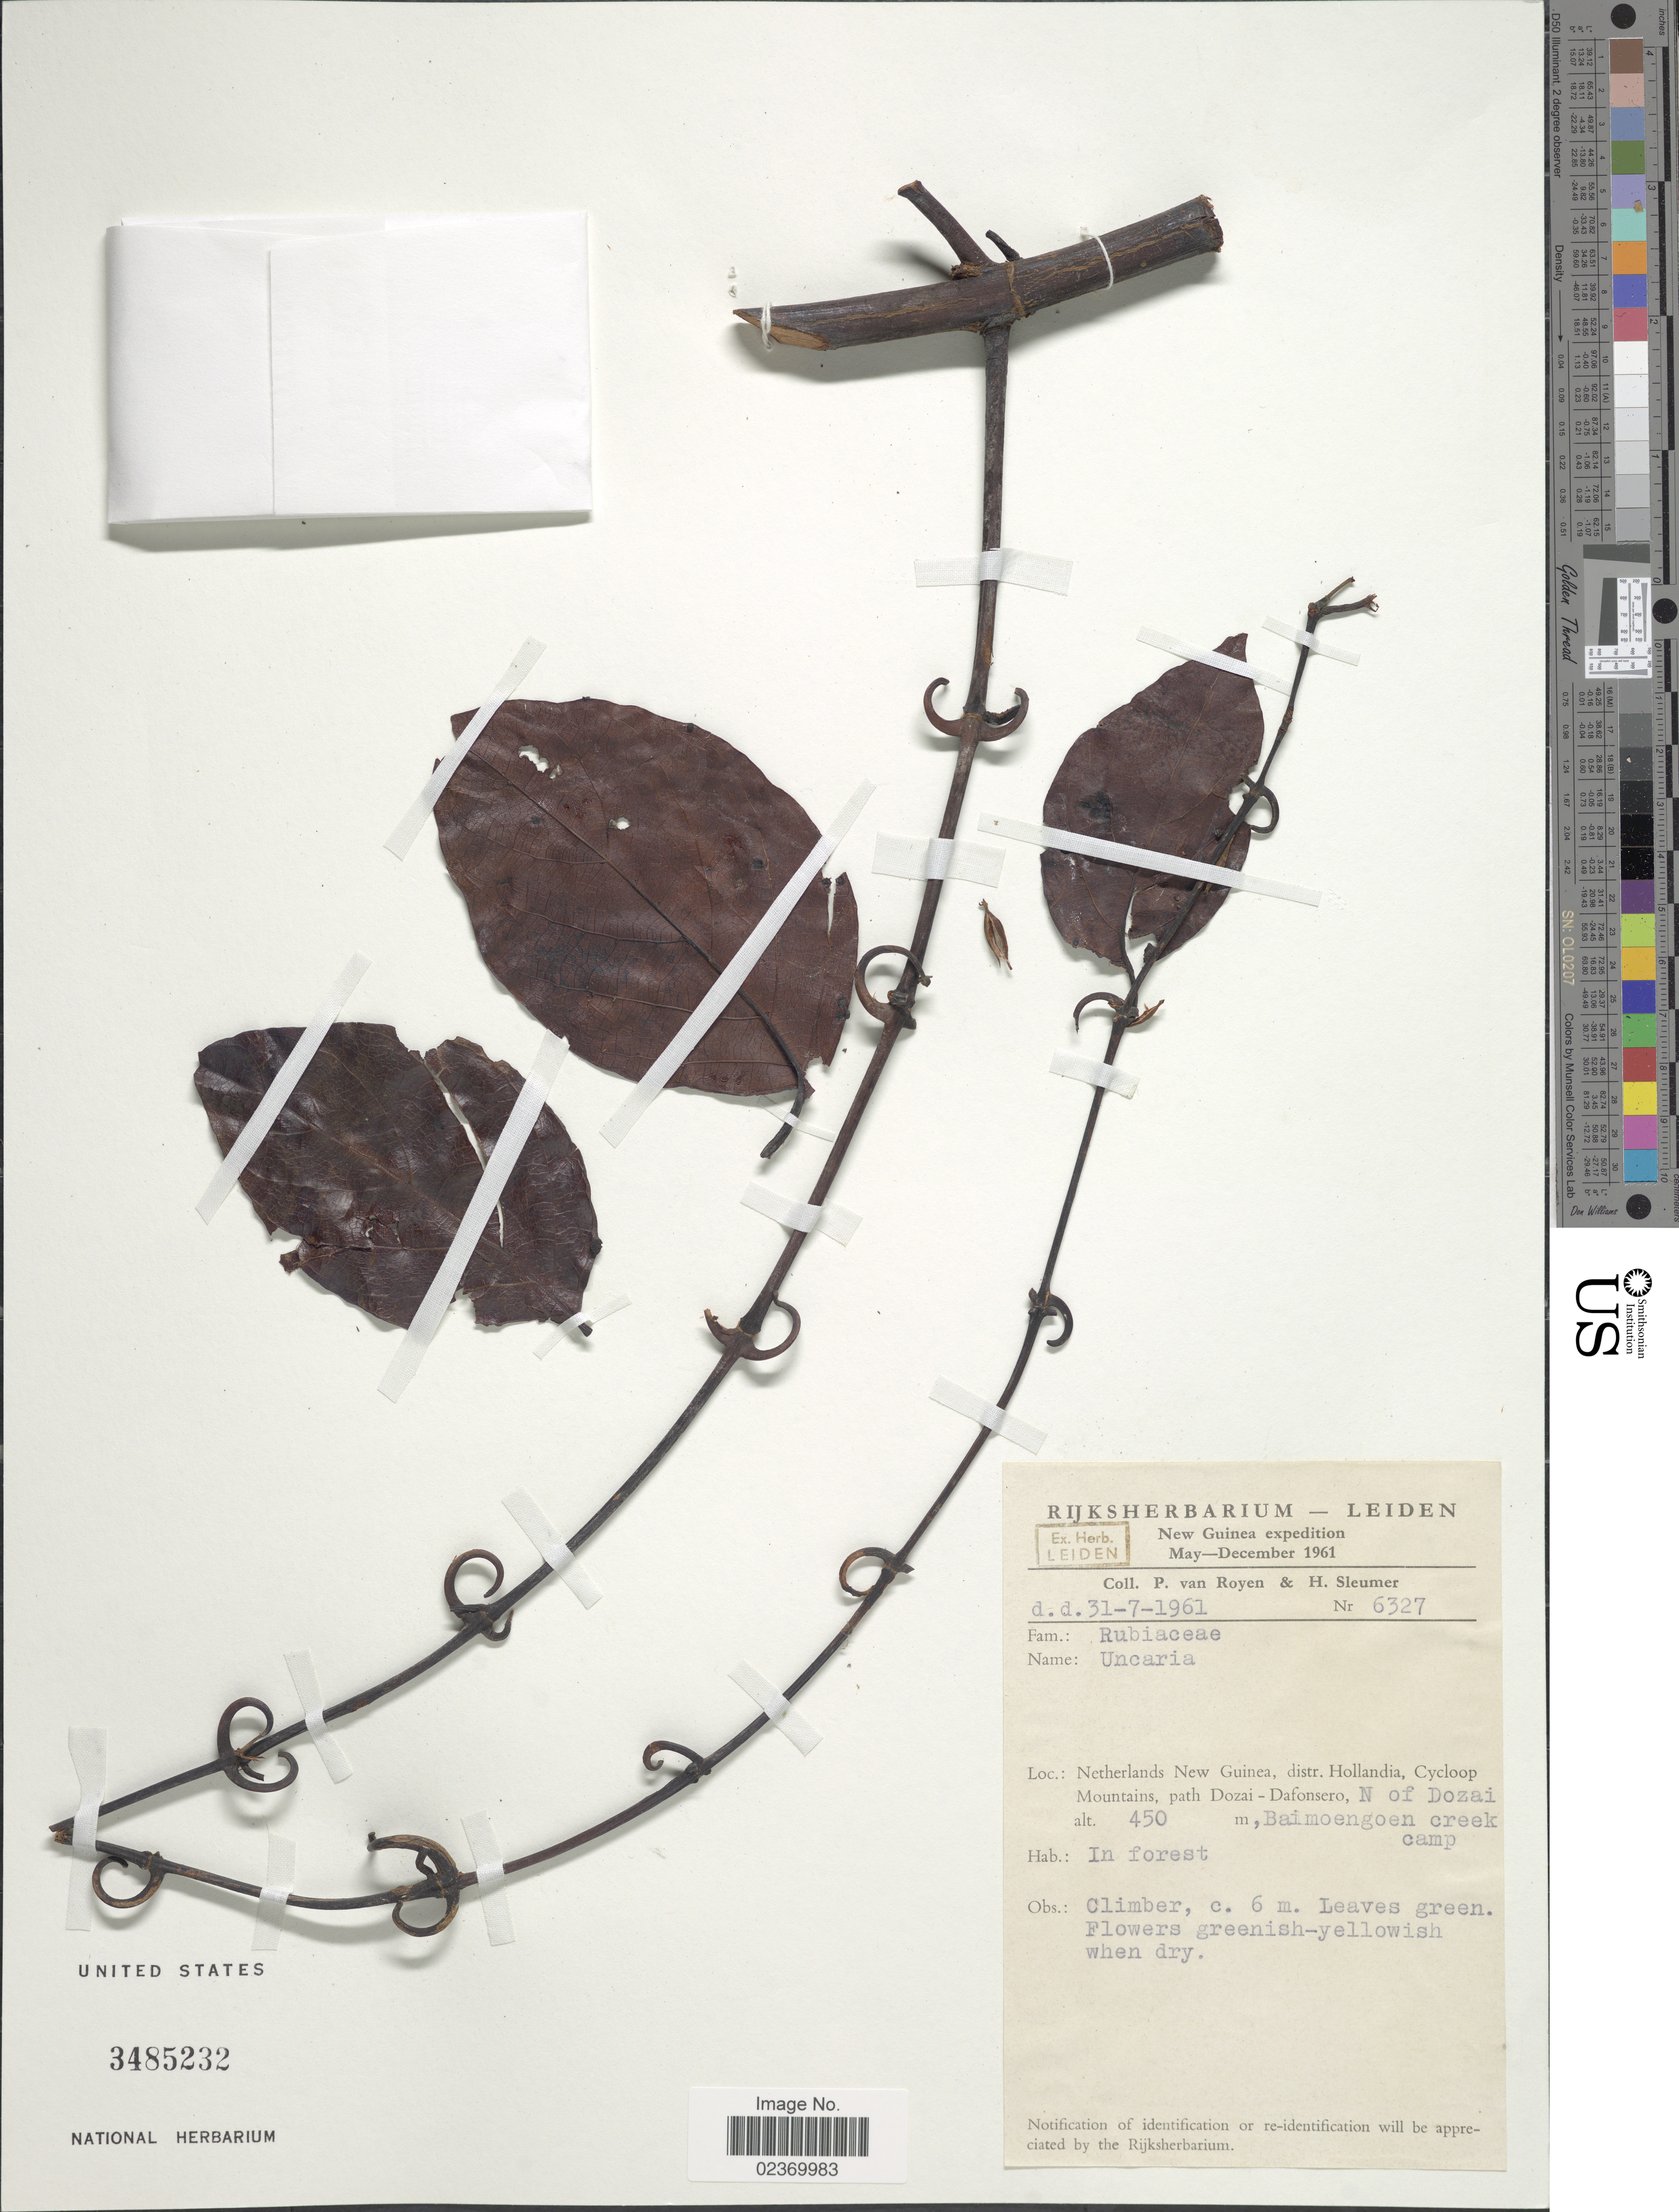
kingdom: Plantae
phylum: Tracheophyta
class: Magnoliopsida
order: Gentianales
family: Rubiaceae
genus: Uncaria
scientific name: Uncaria sp.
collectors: P. van Royen & H. O. Sleumer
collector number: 6327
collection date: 1961-07-31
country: Indonesia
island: New Guinea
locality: New Guinea, Netherlands New Guinea, distr. Hollandia, Cycloop Mountains, path Dozai-Dafonsero, N of Dozai, Baimoengoen creek camp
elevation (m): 450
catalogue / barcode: US 3485232